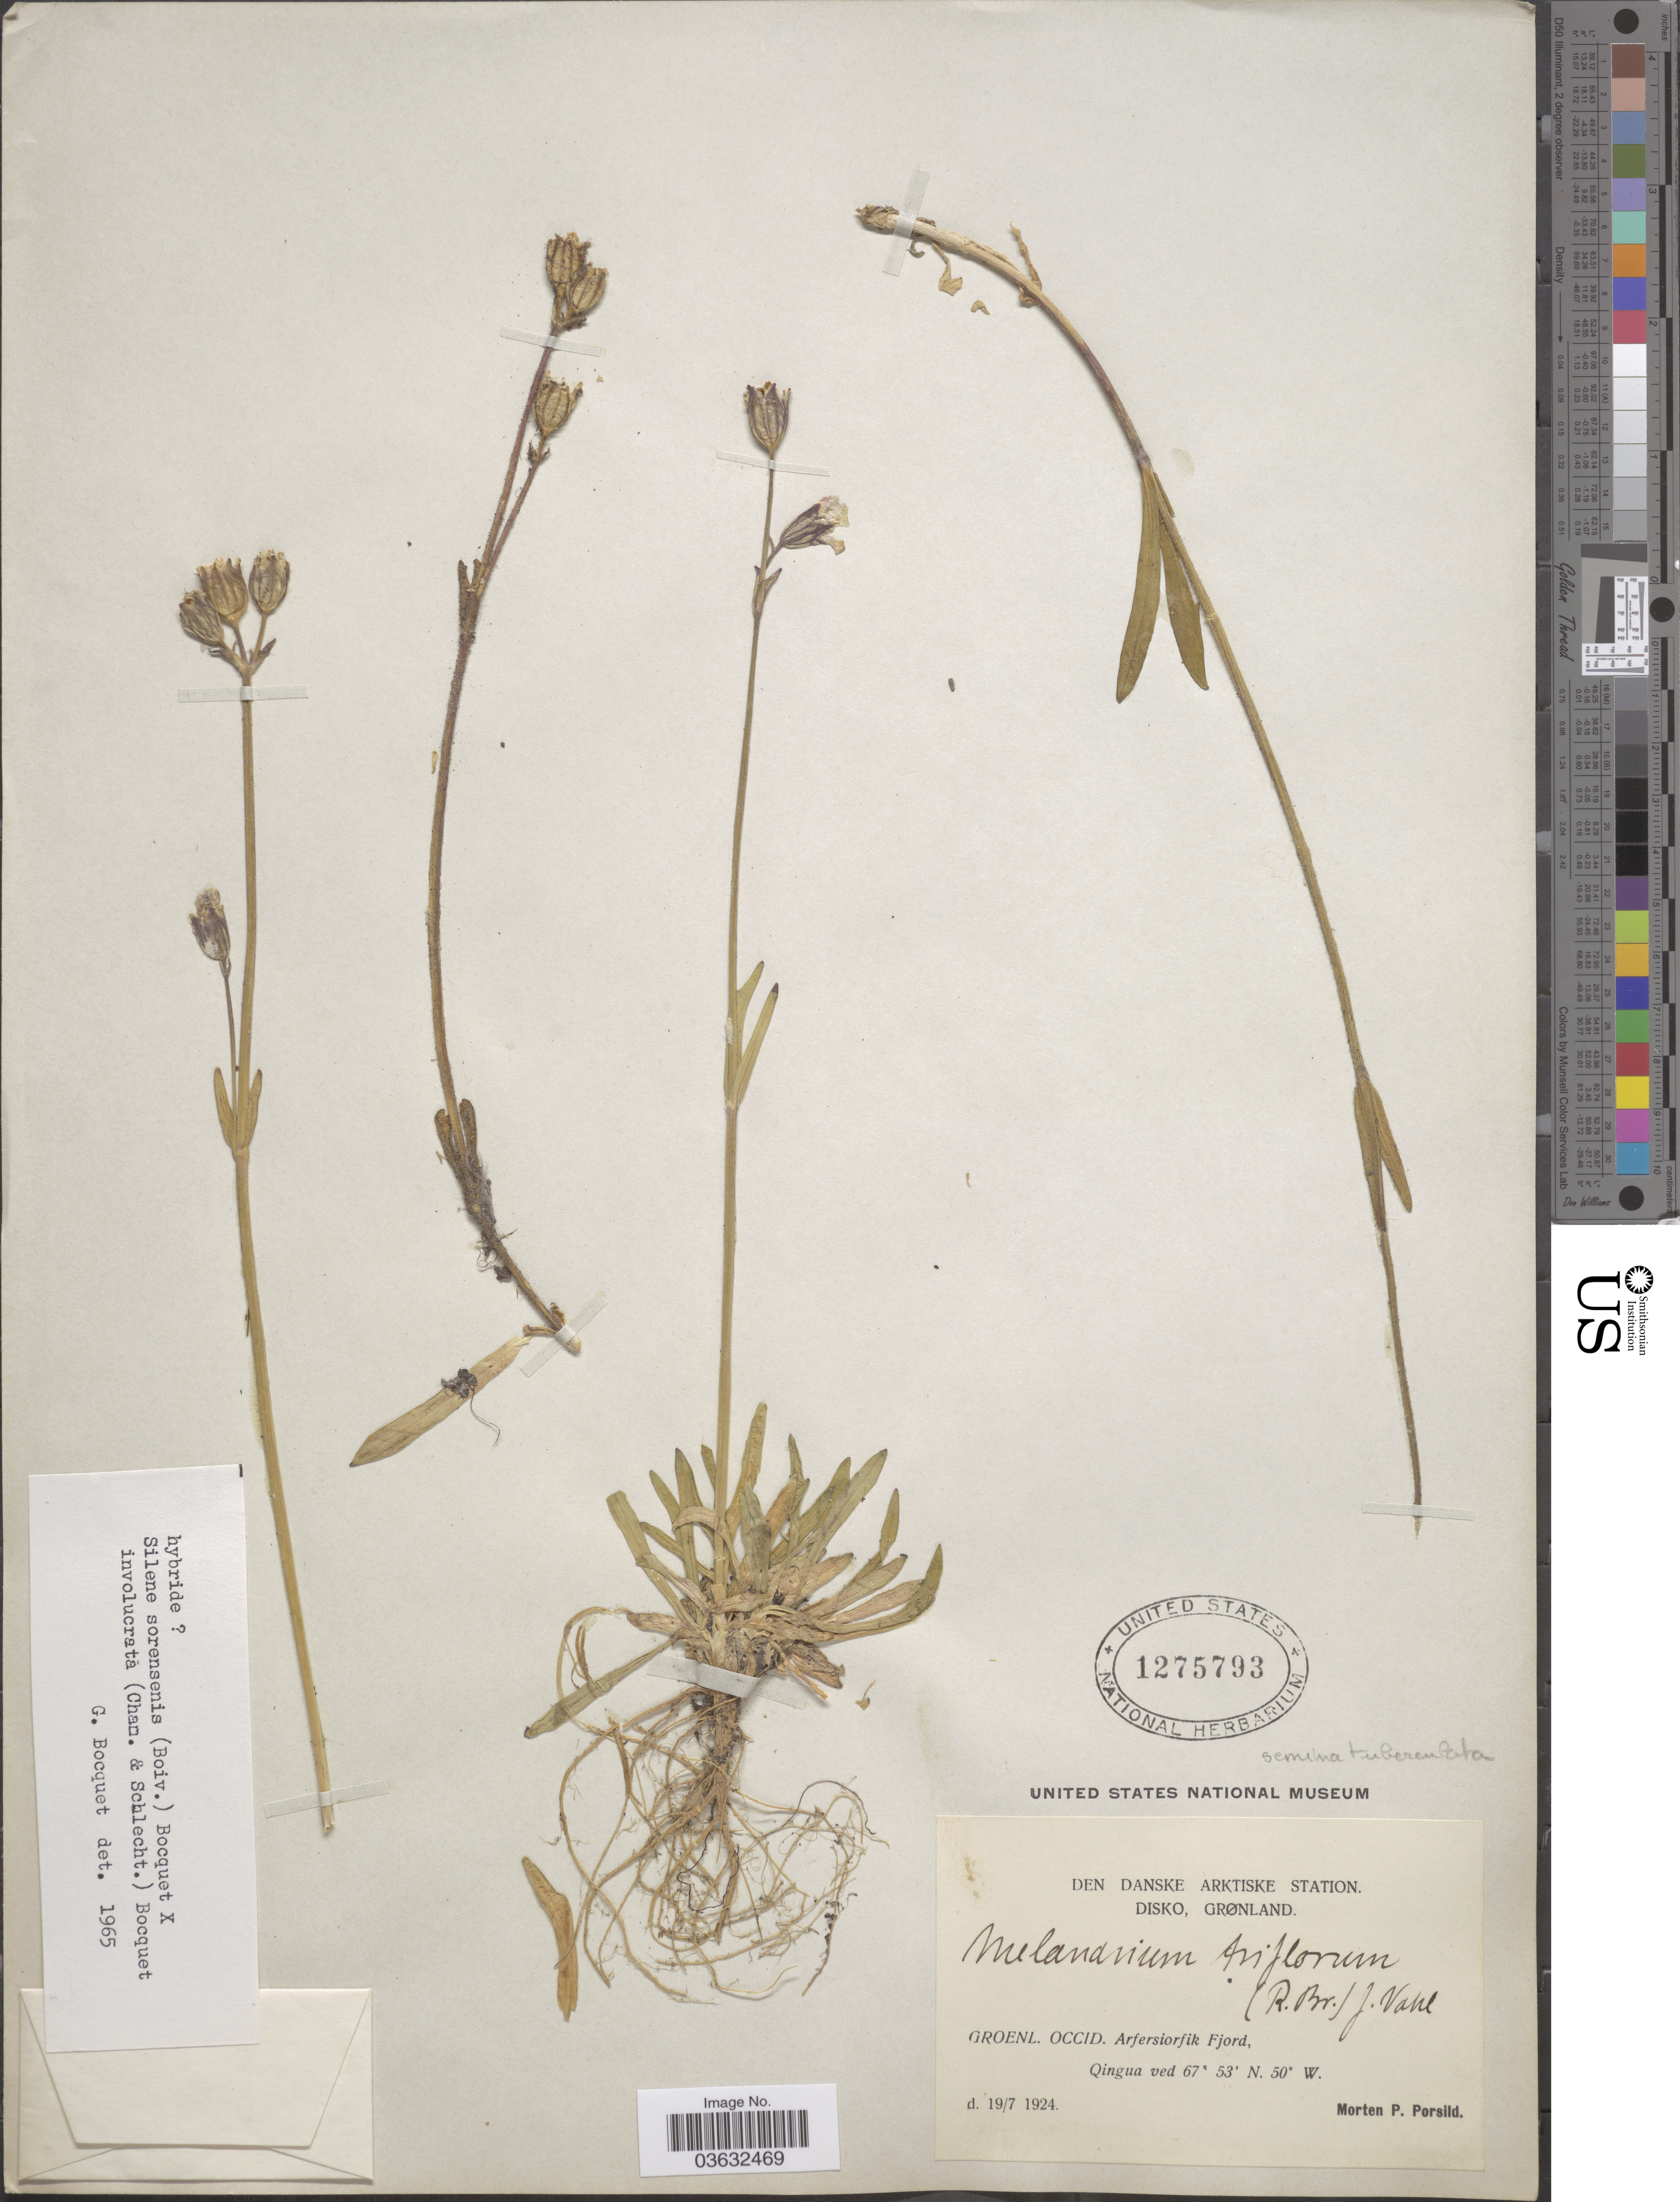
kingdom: Plantae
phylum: Tracheophyta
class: Magnoliopsida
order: Caryophyllales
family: Caryophyllaceae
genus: Silene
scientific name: Silene sorensenis x S. involucrata (Cham. & Schltdl.) Bocquet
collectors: M. P. Porsild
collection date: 1924-07-19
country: Greenland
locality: Den Danske Arktiske Station. Disko, Grønland. Groenl. Occid. Arfersiorfik Fjord, Qingua.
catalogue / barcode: US 1275793